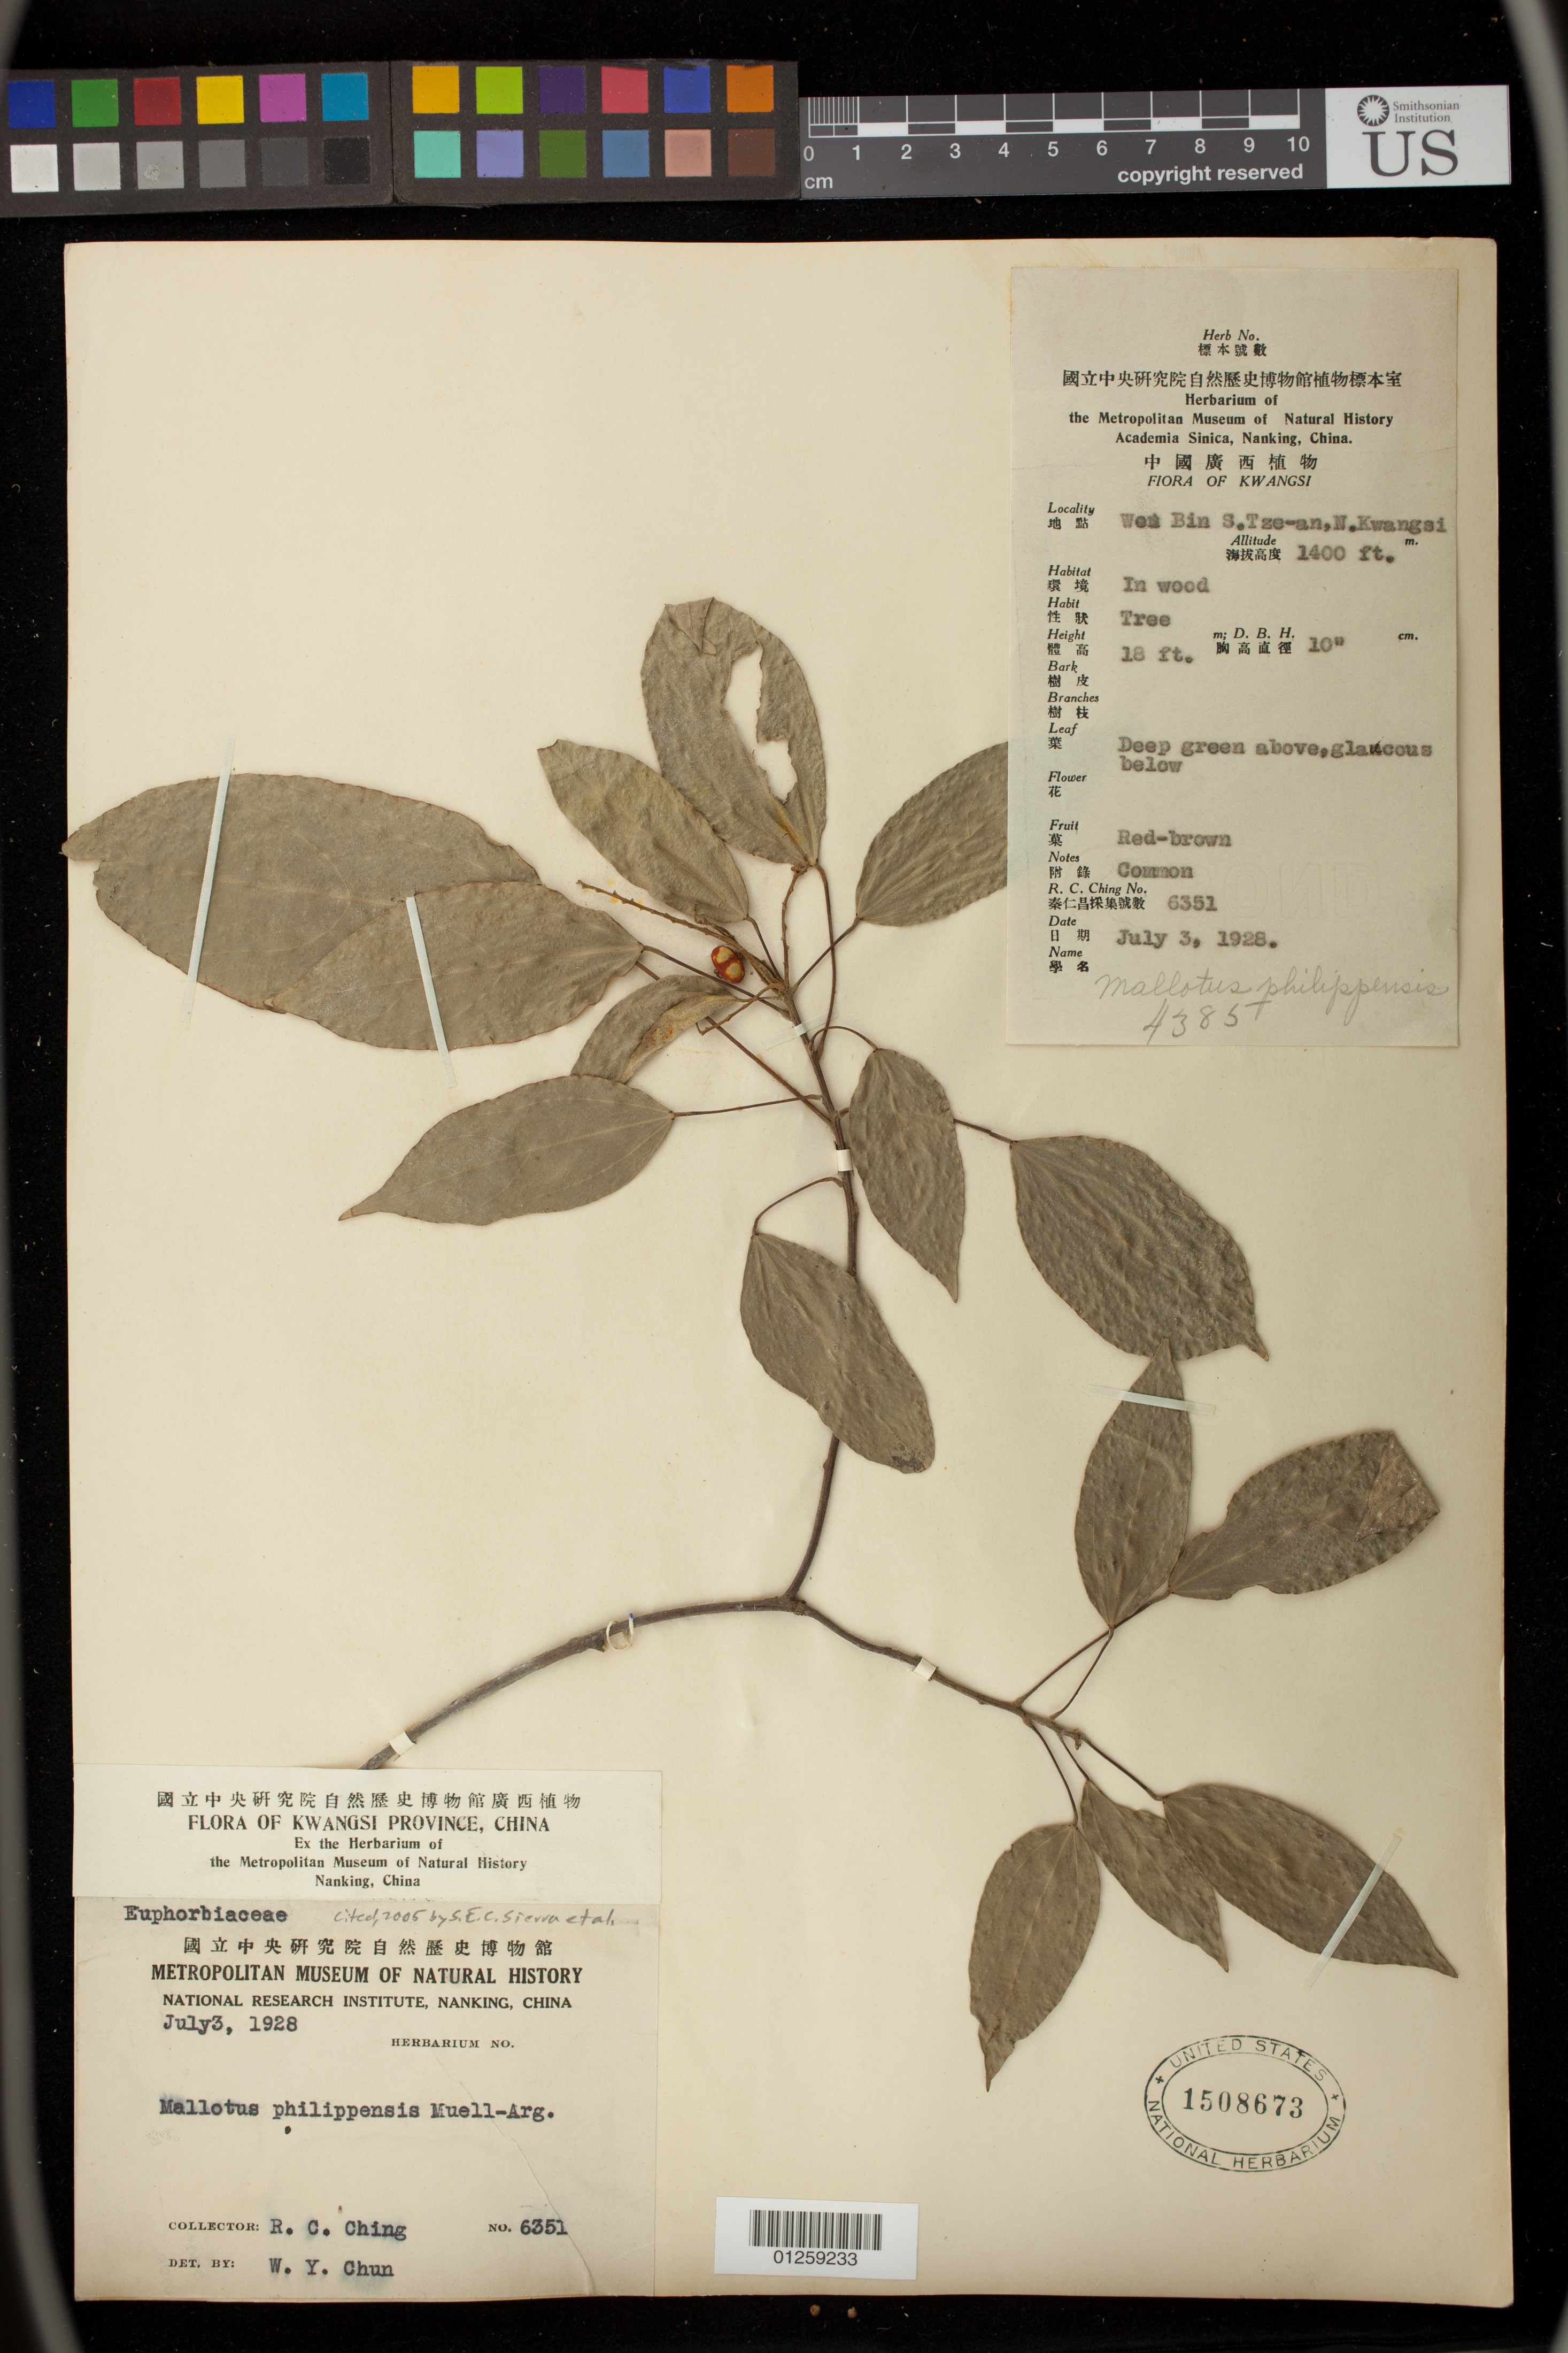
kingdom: Plantae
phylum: Tracheophyta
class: Magnoliopsida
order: Malpighiales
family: Euphorbiaceae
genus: Mallotus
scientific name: Mallotus philippensis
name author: (Lam.) Müll. Arg.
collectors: R. C. Ching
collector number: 6351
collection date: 1928-07-03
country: China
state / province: Guangxi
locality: Weu Bin, S. Tze-an, N. Kwangsi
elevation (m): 427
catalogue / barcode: US 1508673